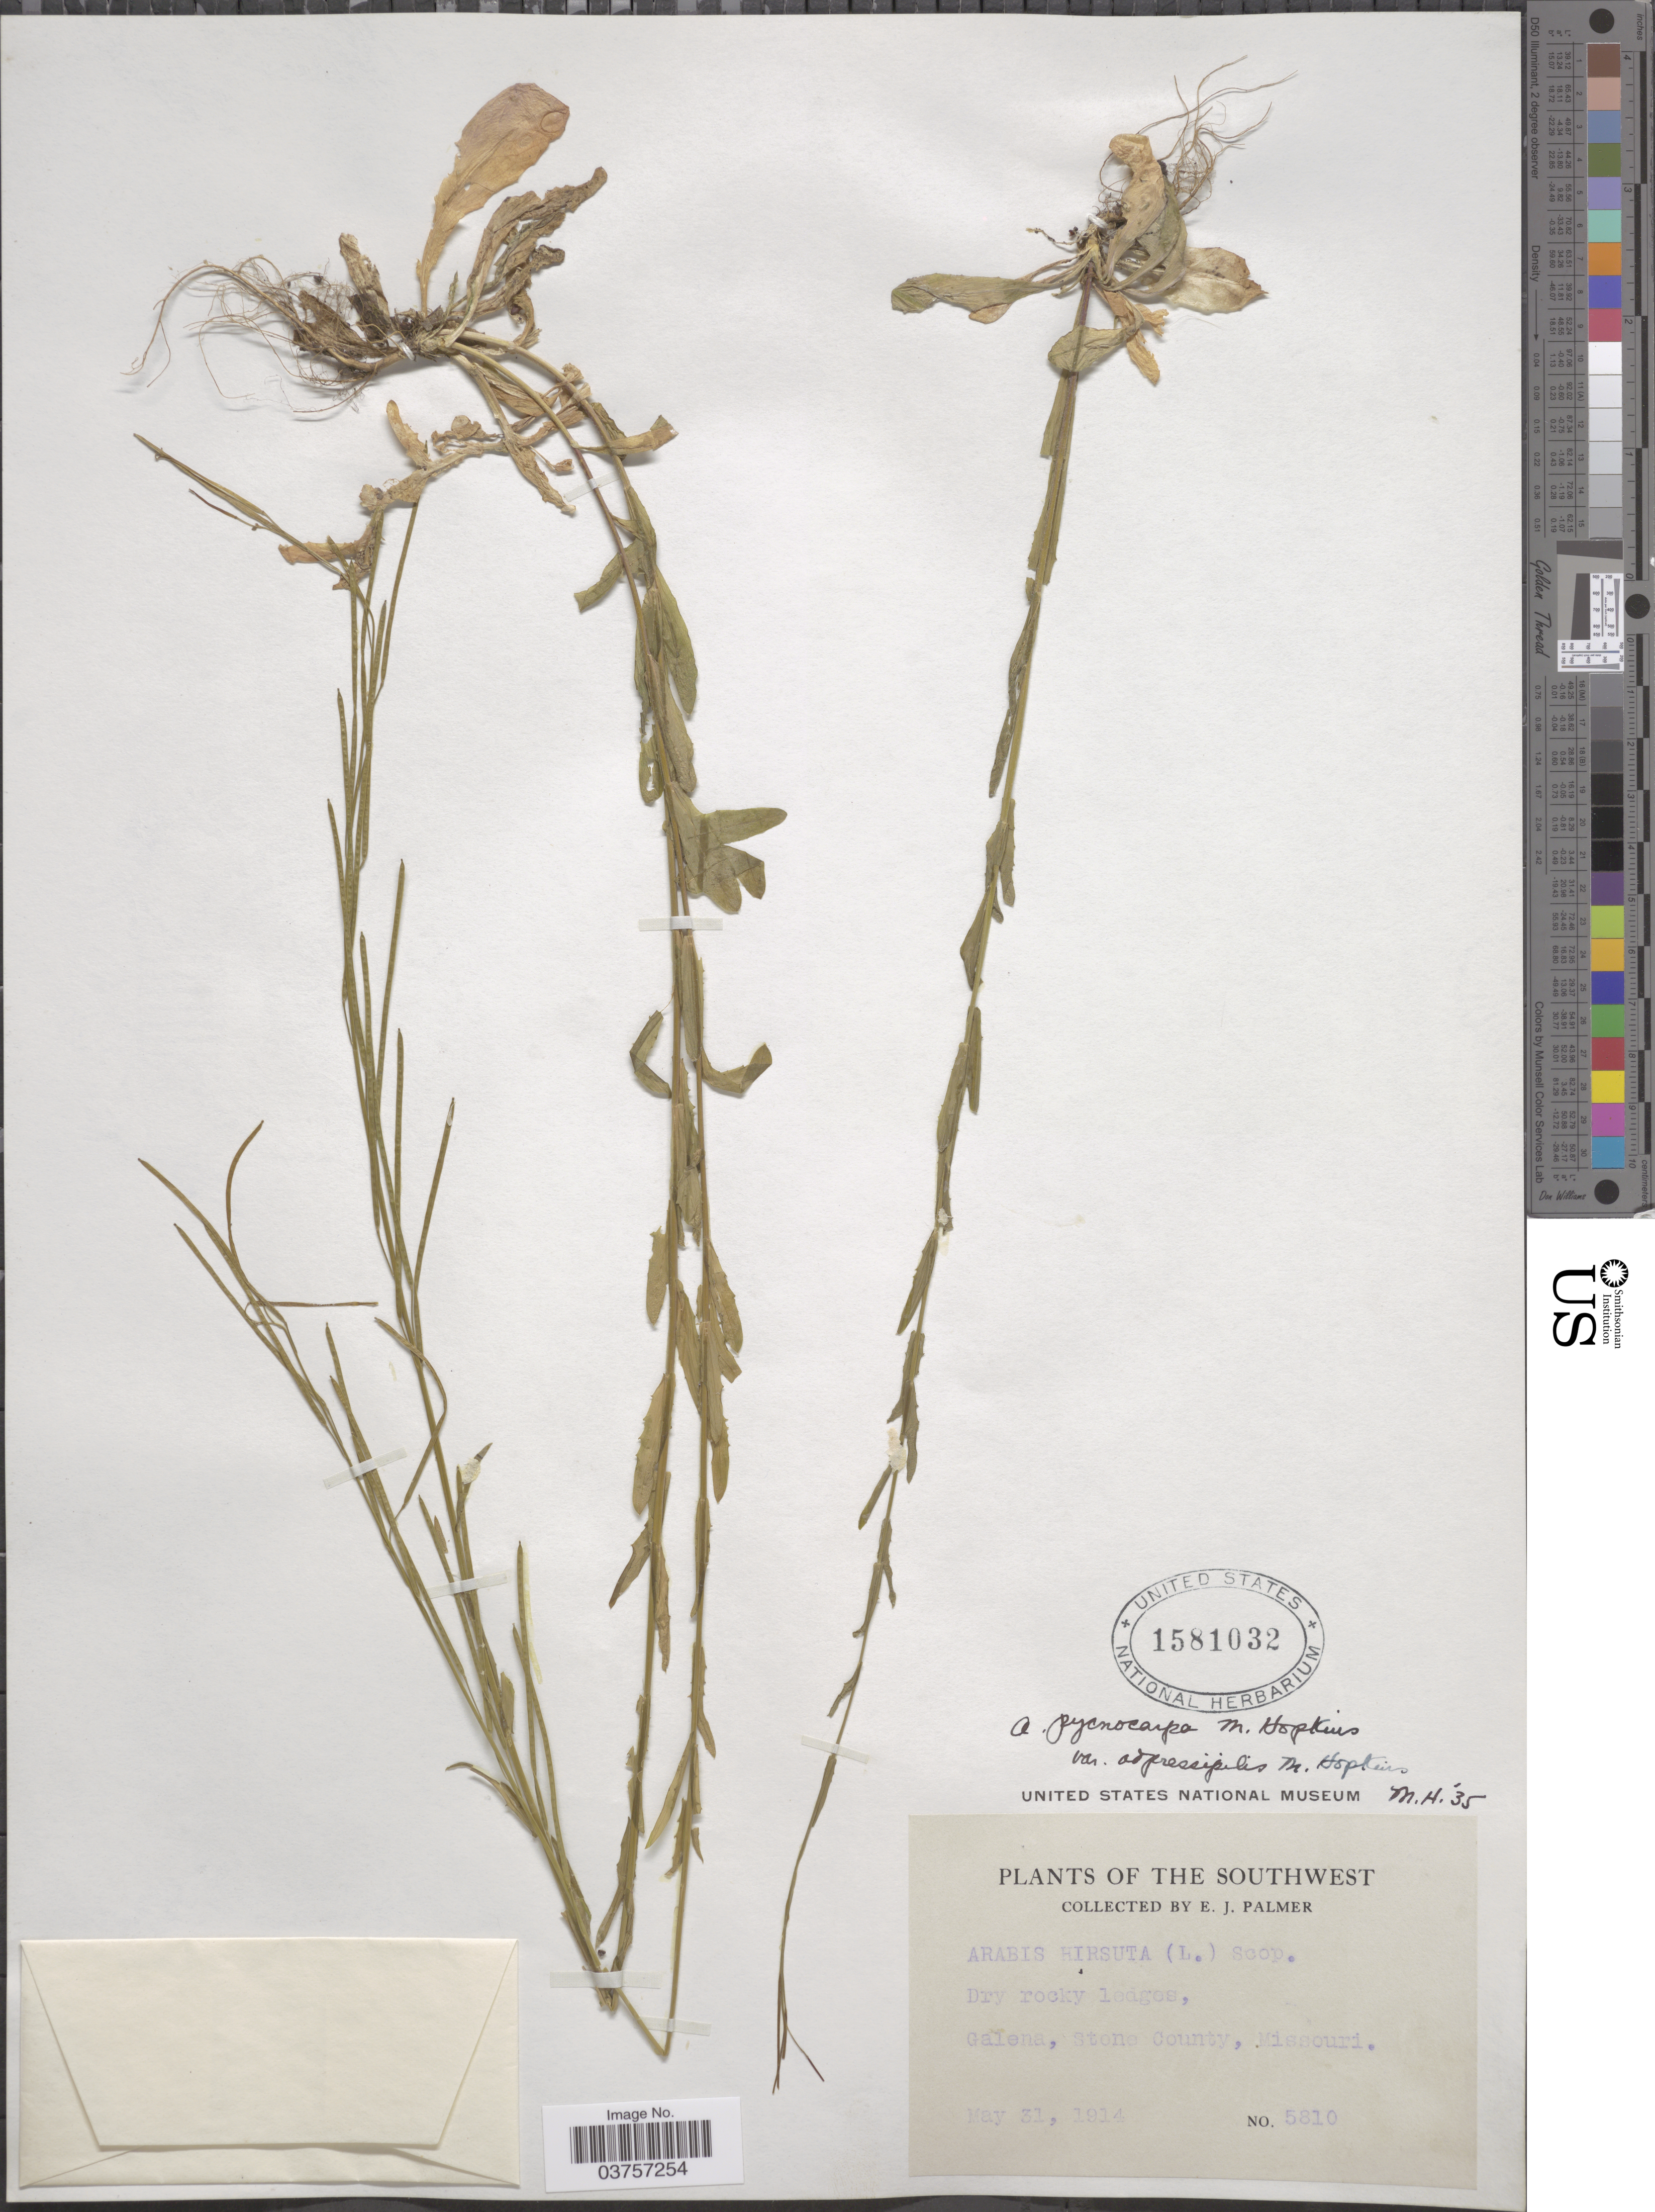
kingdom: Plantae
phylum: Tracheophyta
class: Magnoliopsida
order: Brassicales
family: Brassicaceae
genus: Arabis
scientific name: Arabis hirsuta var. adpressipilis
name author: (M. Hopkins) Rollins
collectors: E. J. Palmer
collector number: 5810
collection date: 1914-05-31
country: United States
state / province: Missouri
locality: The Southwest; Galena, Stone County.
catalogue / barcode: US 1581032